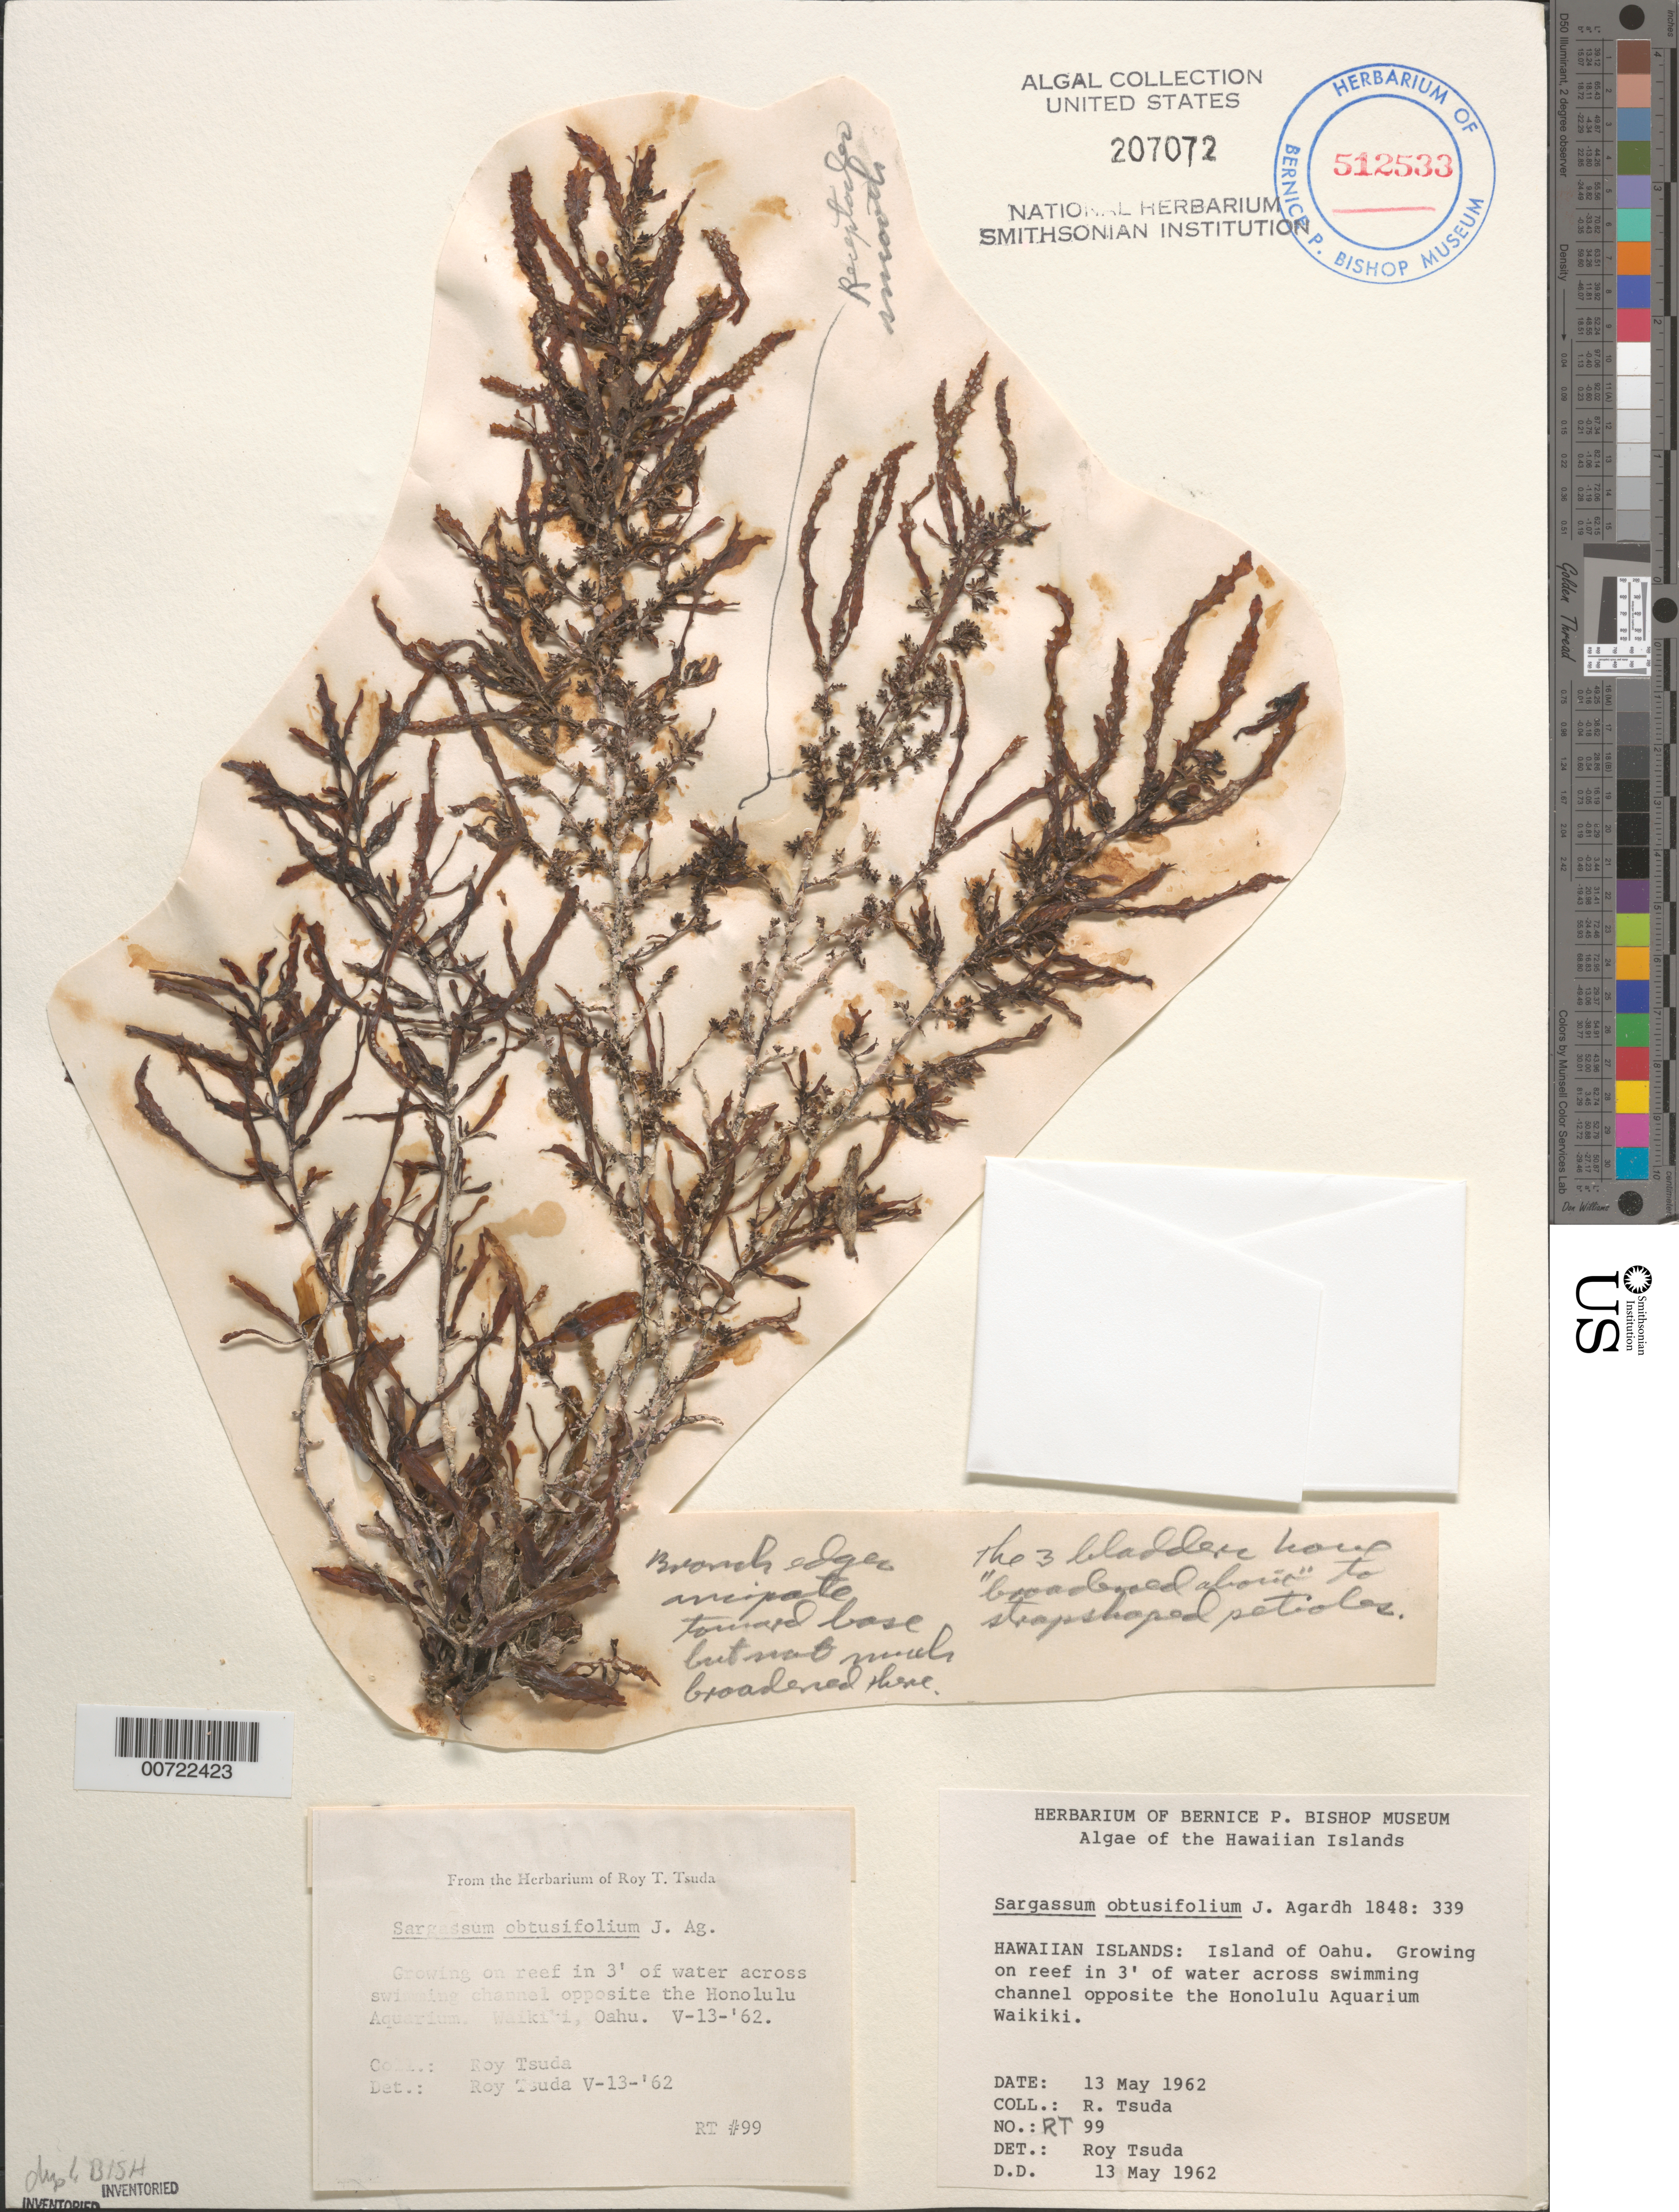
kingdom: Chromista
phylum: Ochrophyta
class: Phaeophyceae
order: Fucales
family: Sargassaceae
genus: Sargassum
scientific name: Sargassum obtusifolium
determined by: Tsuda, R. T.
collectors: R. Tsuda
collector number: RT 99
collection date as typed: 13 May 1962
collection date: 1962-05-13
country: United States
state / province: Hawaii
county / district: Honolulu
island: Oahu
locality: Waikiki opposite Honolulu Aquarium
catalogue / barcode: US 207072